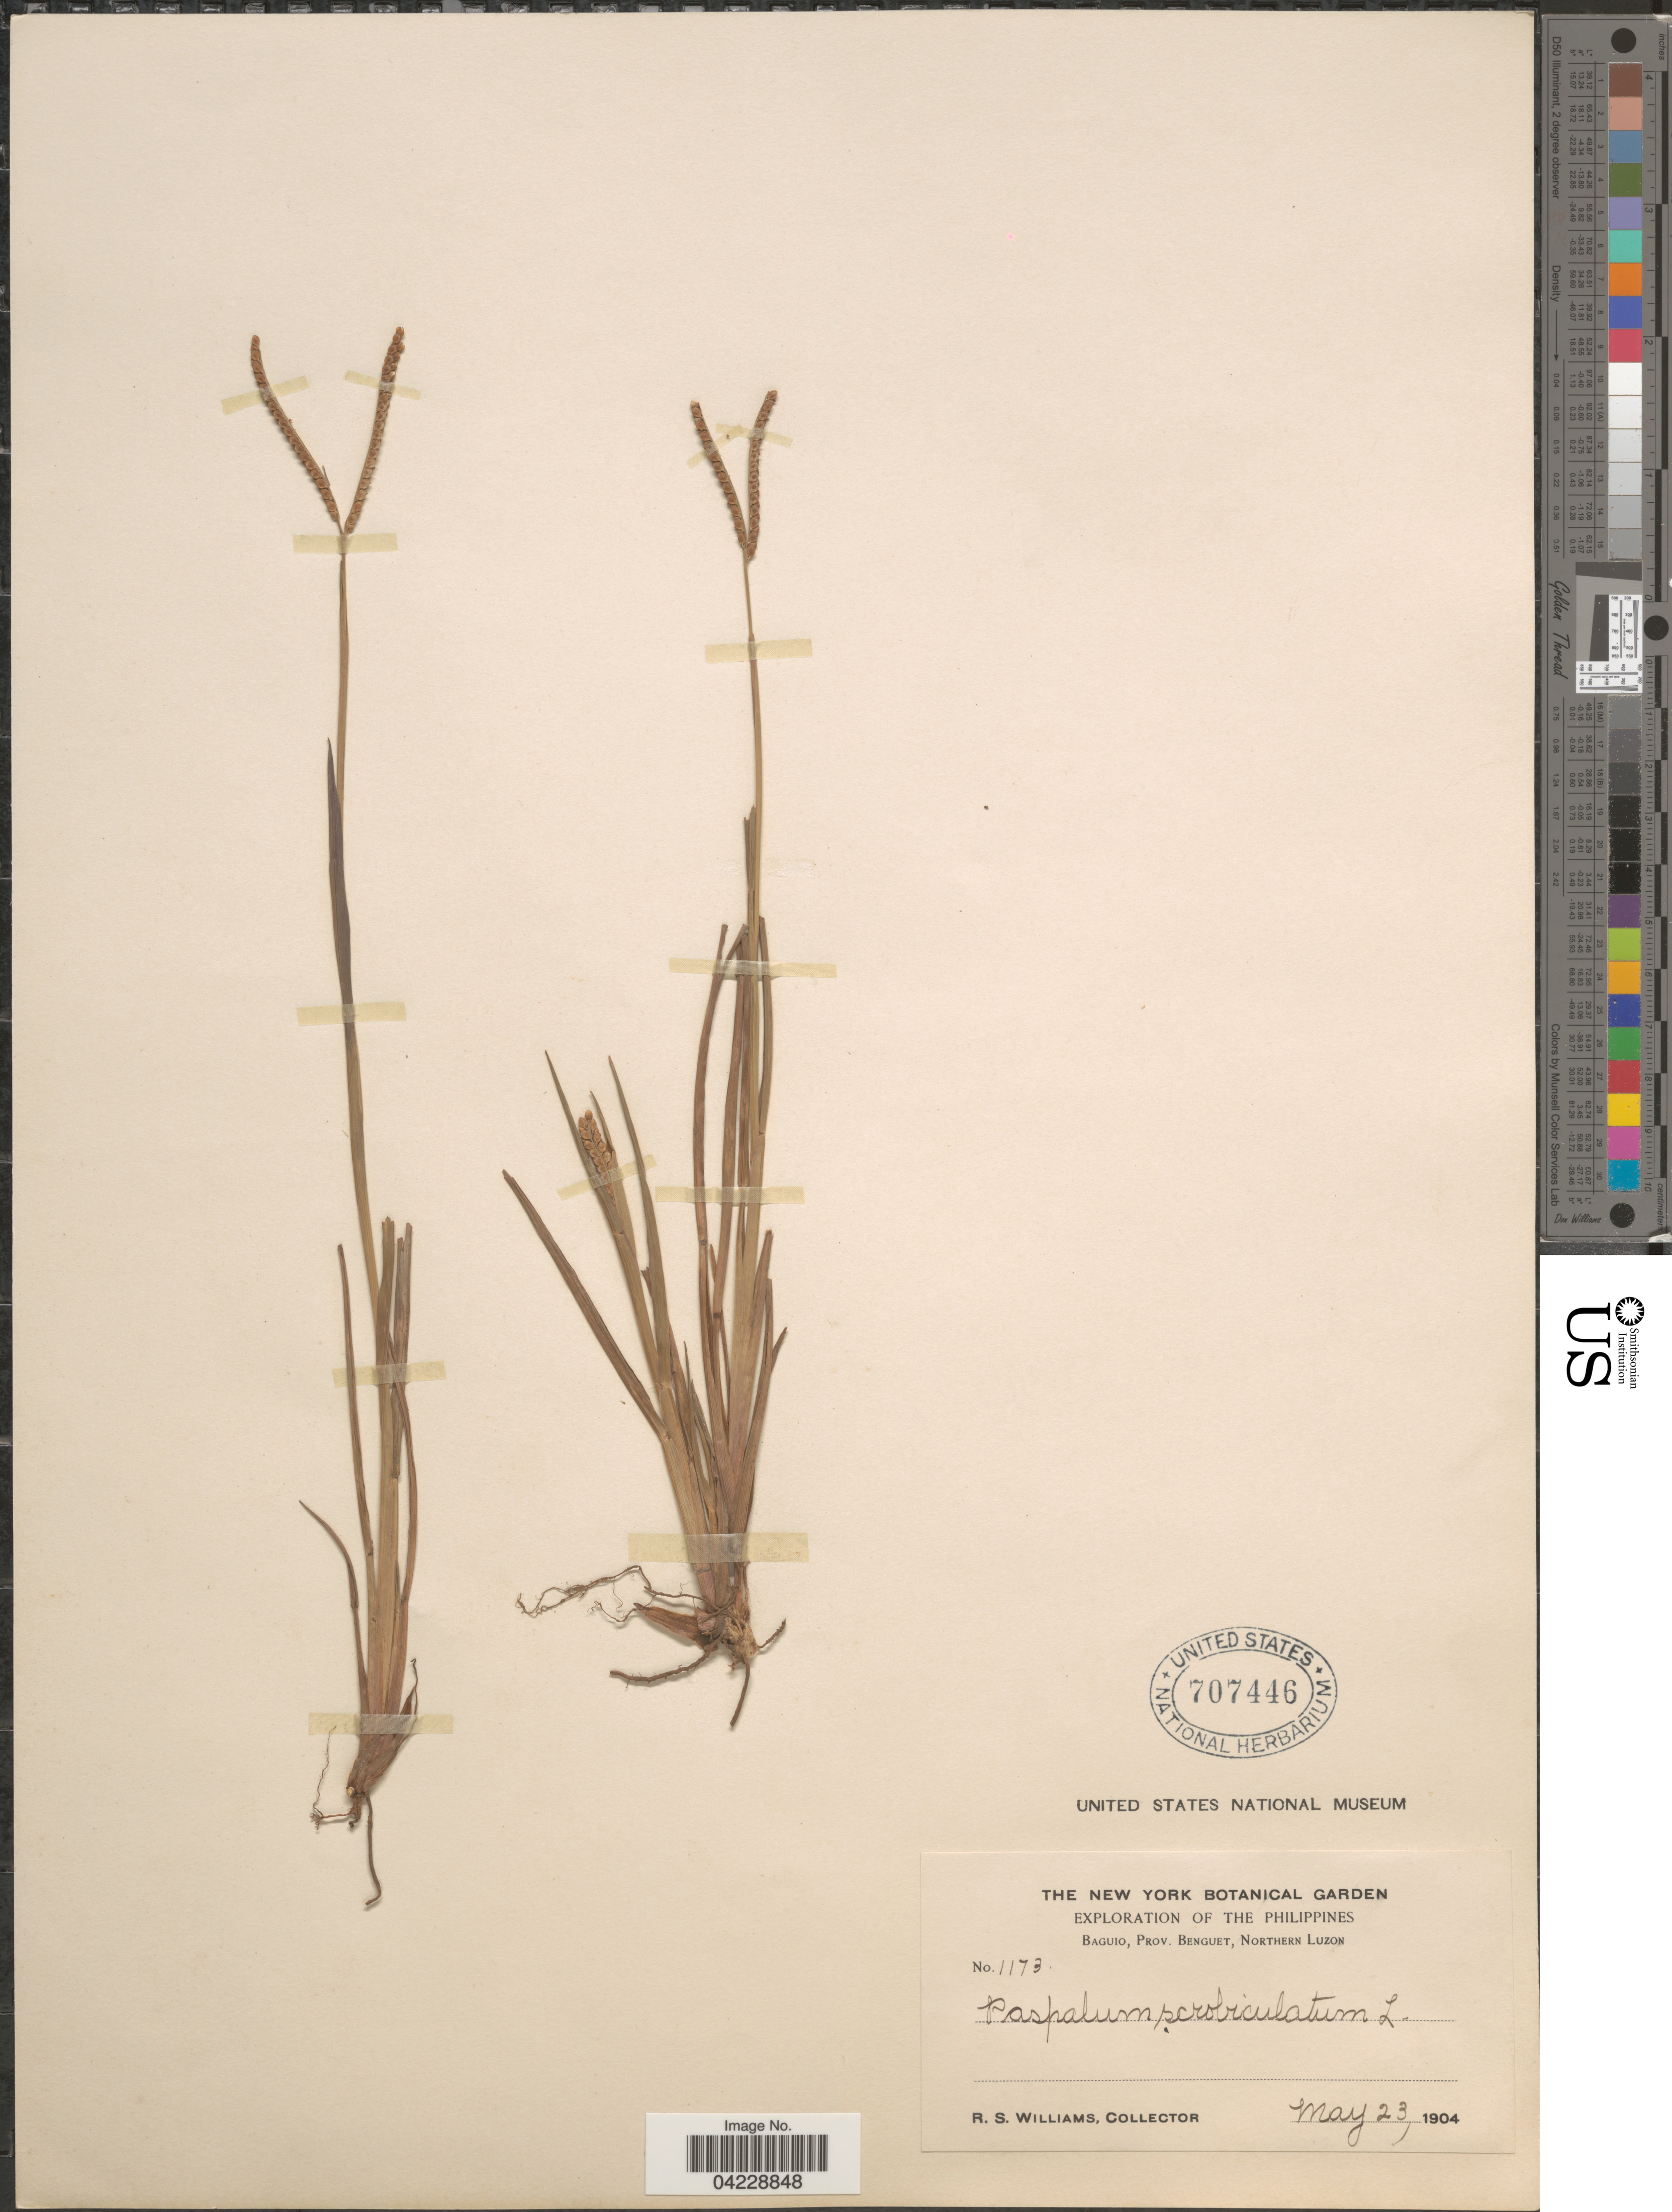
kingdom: Plantae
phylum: Tracheophyta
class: Liliopsida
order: Poales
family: Poaceae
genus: Paspalum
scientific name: Paspalum scrobiculatum var. bispicatum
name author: Hack. ex Merr.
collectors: R. S. Williams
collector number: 1173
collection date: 1904-05-23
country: Philippines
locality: Exploration of the Philippines. Baguio, Prov. Benguet, Northern Luzon.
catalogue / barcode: US 707446